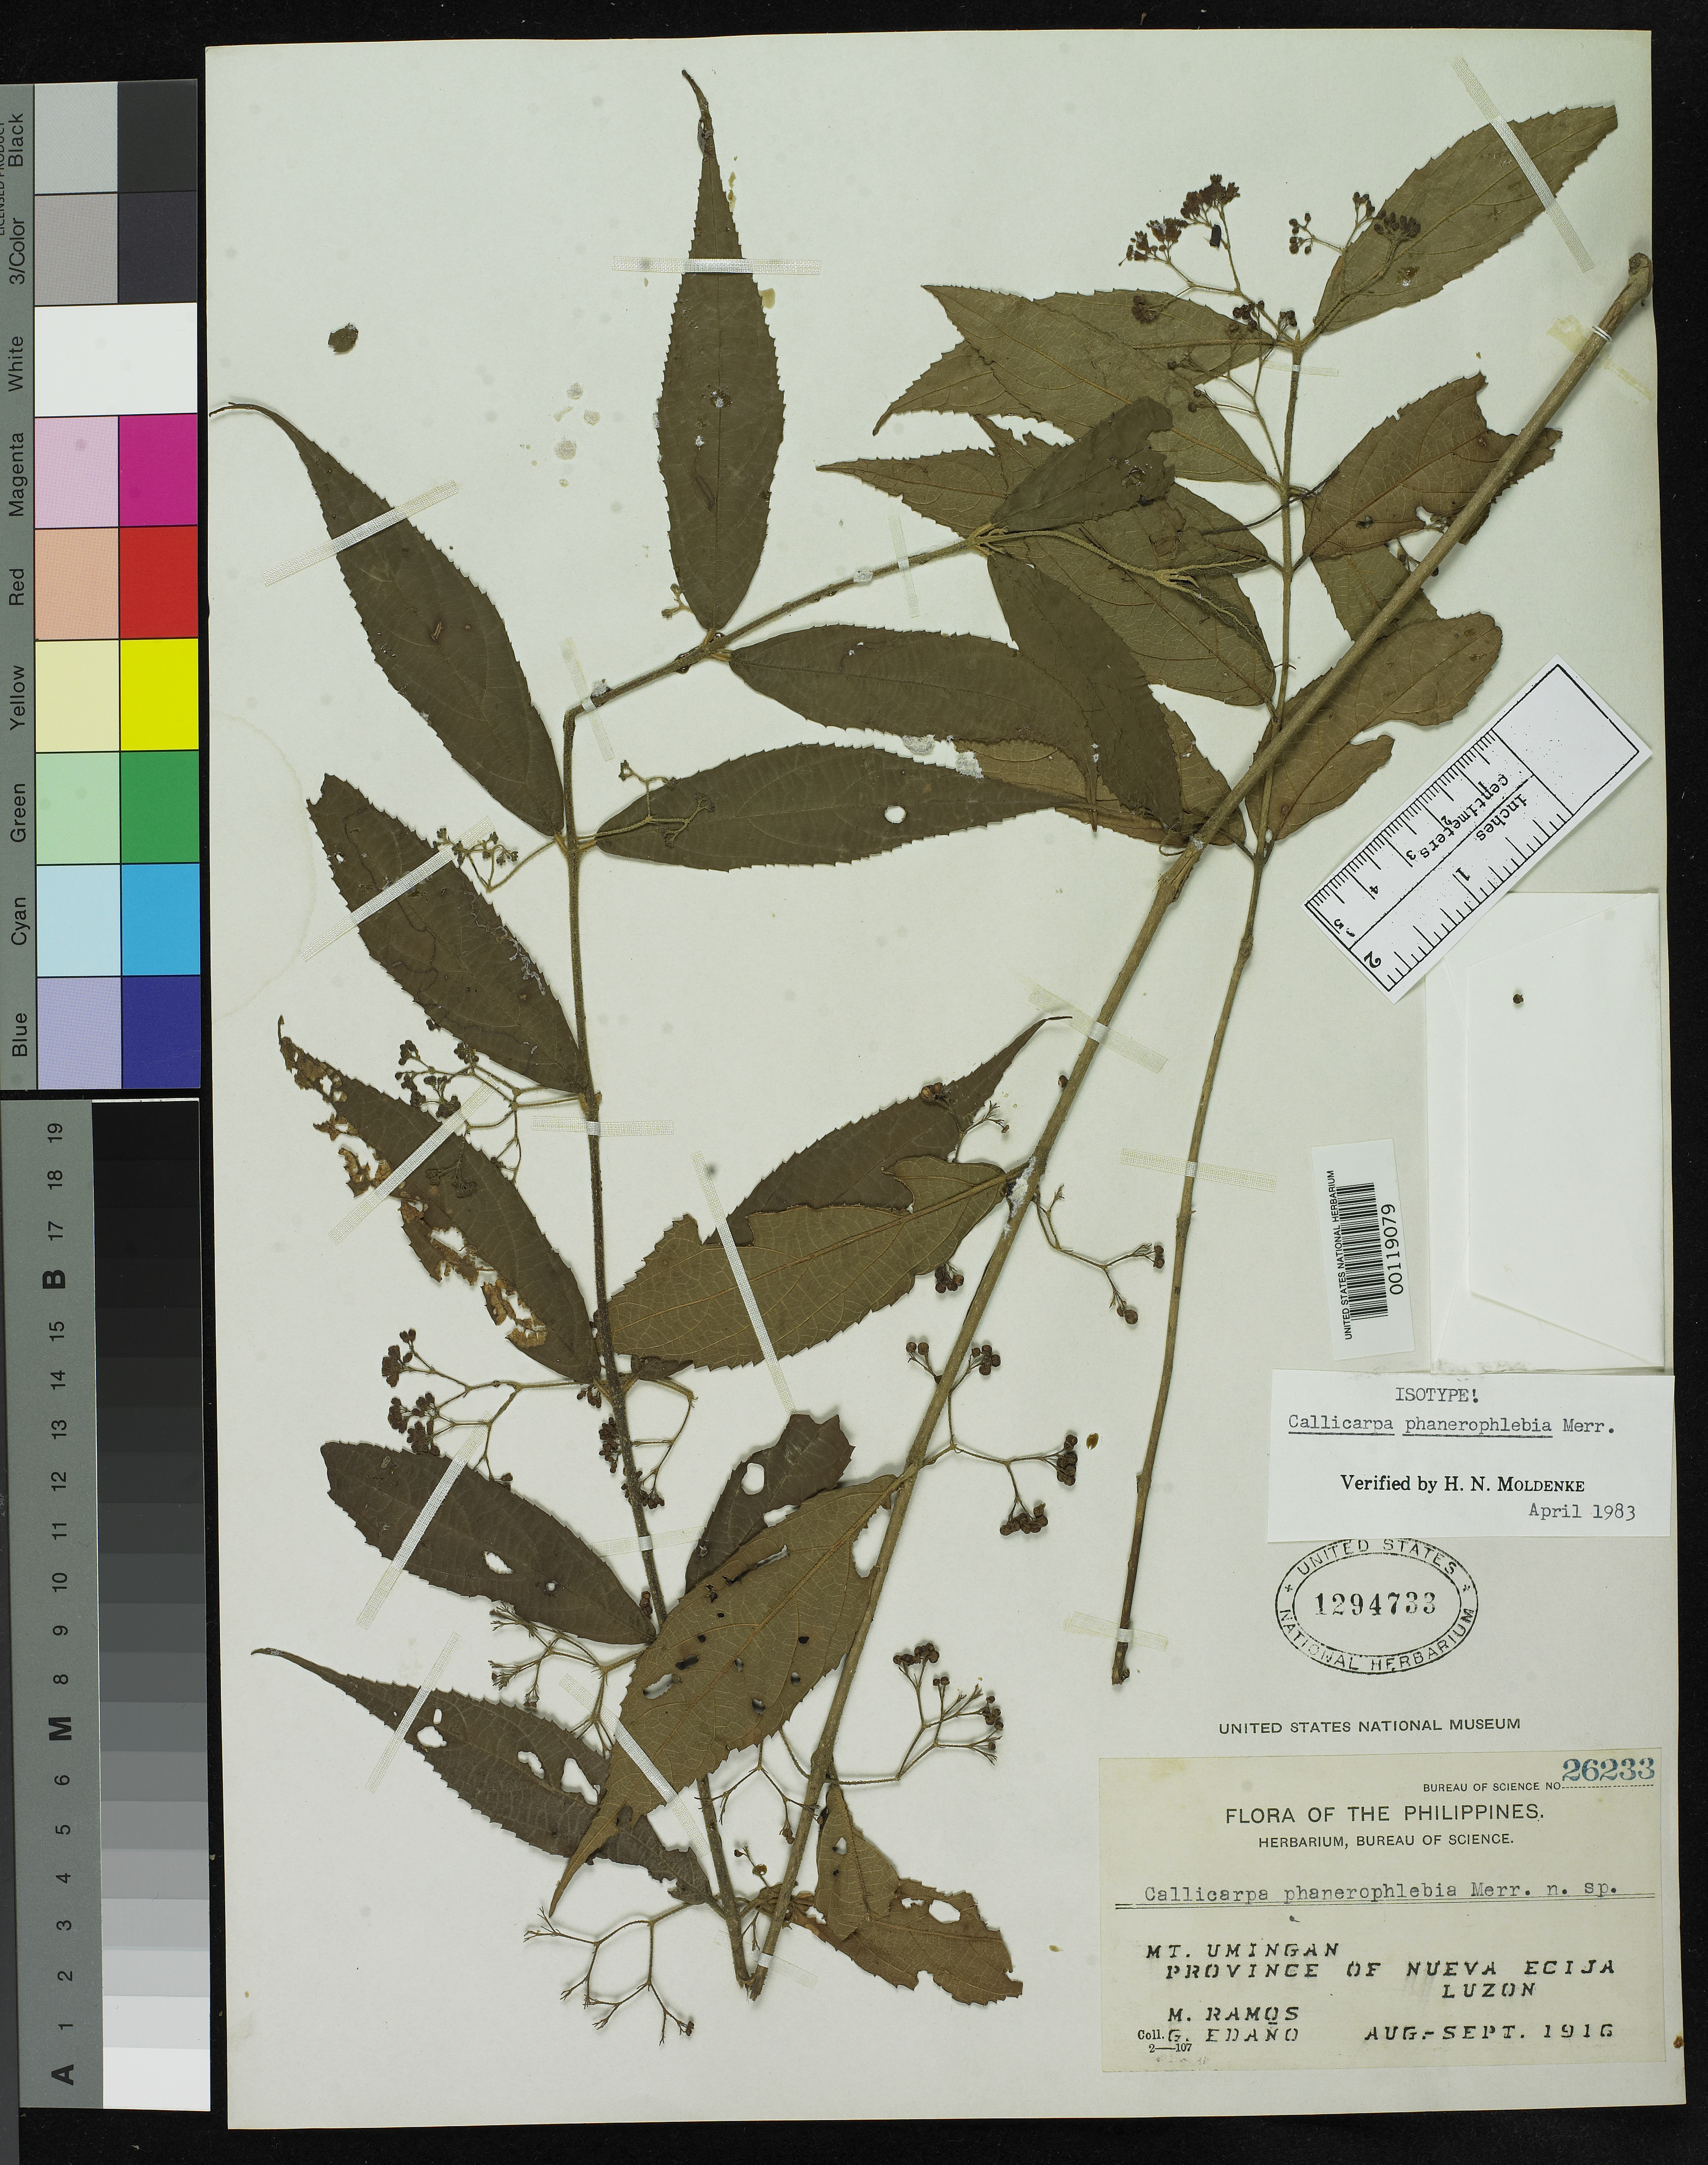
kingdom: Plantae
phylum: Tracheophyta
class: Magnoliopsida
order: Lamiales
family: Lamiaceae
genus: Callicarpa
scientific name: Callicarpa phanerophlebia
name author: Merr.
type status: Isotype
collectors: M. Ramos & G. E. Edaño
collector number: Bur. Sci. 26233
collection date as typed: Aug 1916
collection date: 1916-08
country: Philippines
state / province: Central Luzon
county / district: Nueva Ecija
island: Luzon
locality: Mt. Umingan.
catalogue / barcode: US 1294733